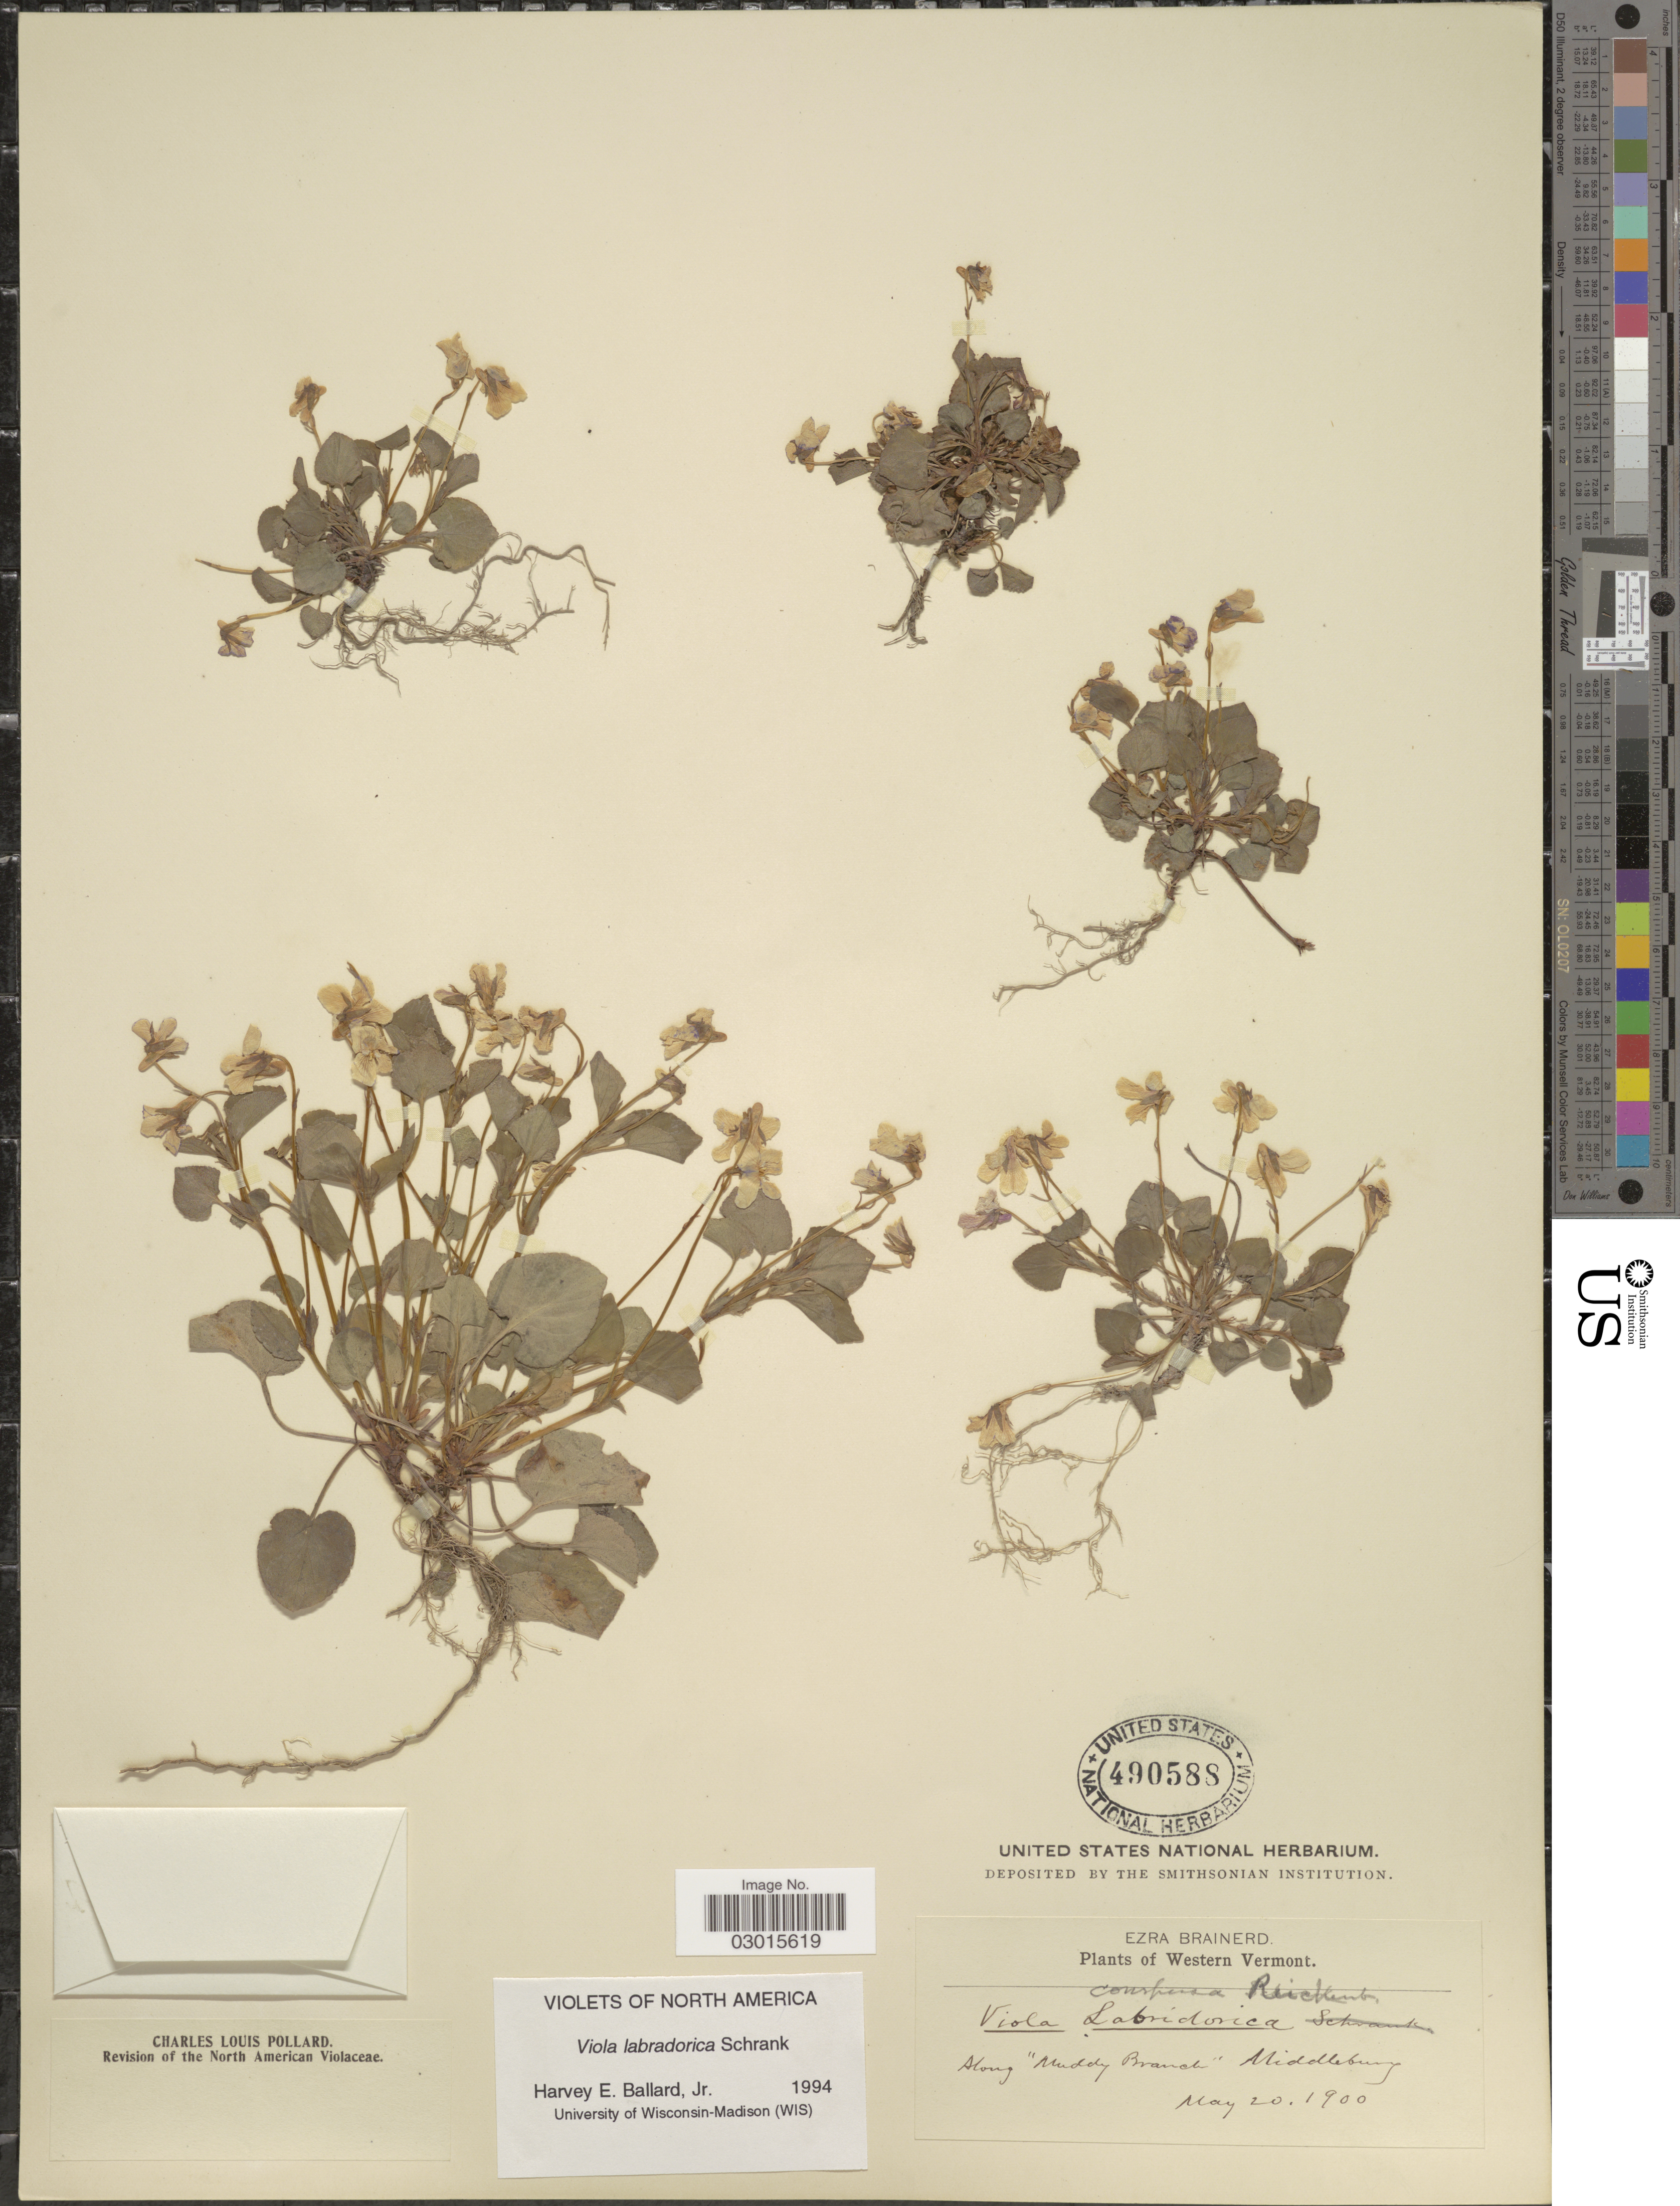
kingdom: Plantae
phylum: Tracheophyta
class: Magnoliopsida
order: Malpighiales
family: Violaceae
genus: Viola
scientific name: Viola labradorica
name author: Schrank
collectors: E. Brainerd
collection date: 1900-05-20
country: United States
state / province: Vermont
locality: Western Vermont. Along "Muddy Branch" Middlebury.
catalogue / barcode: US 490588